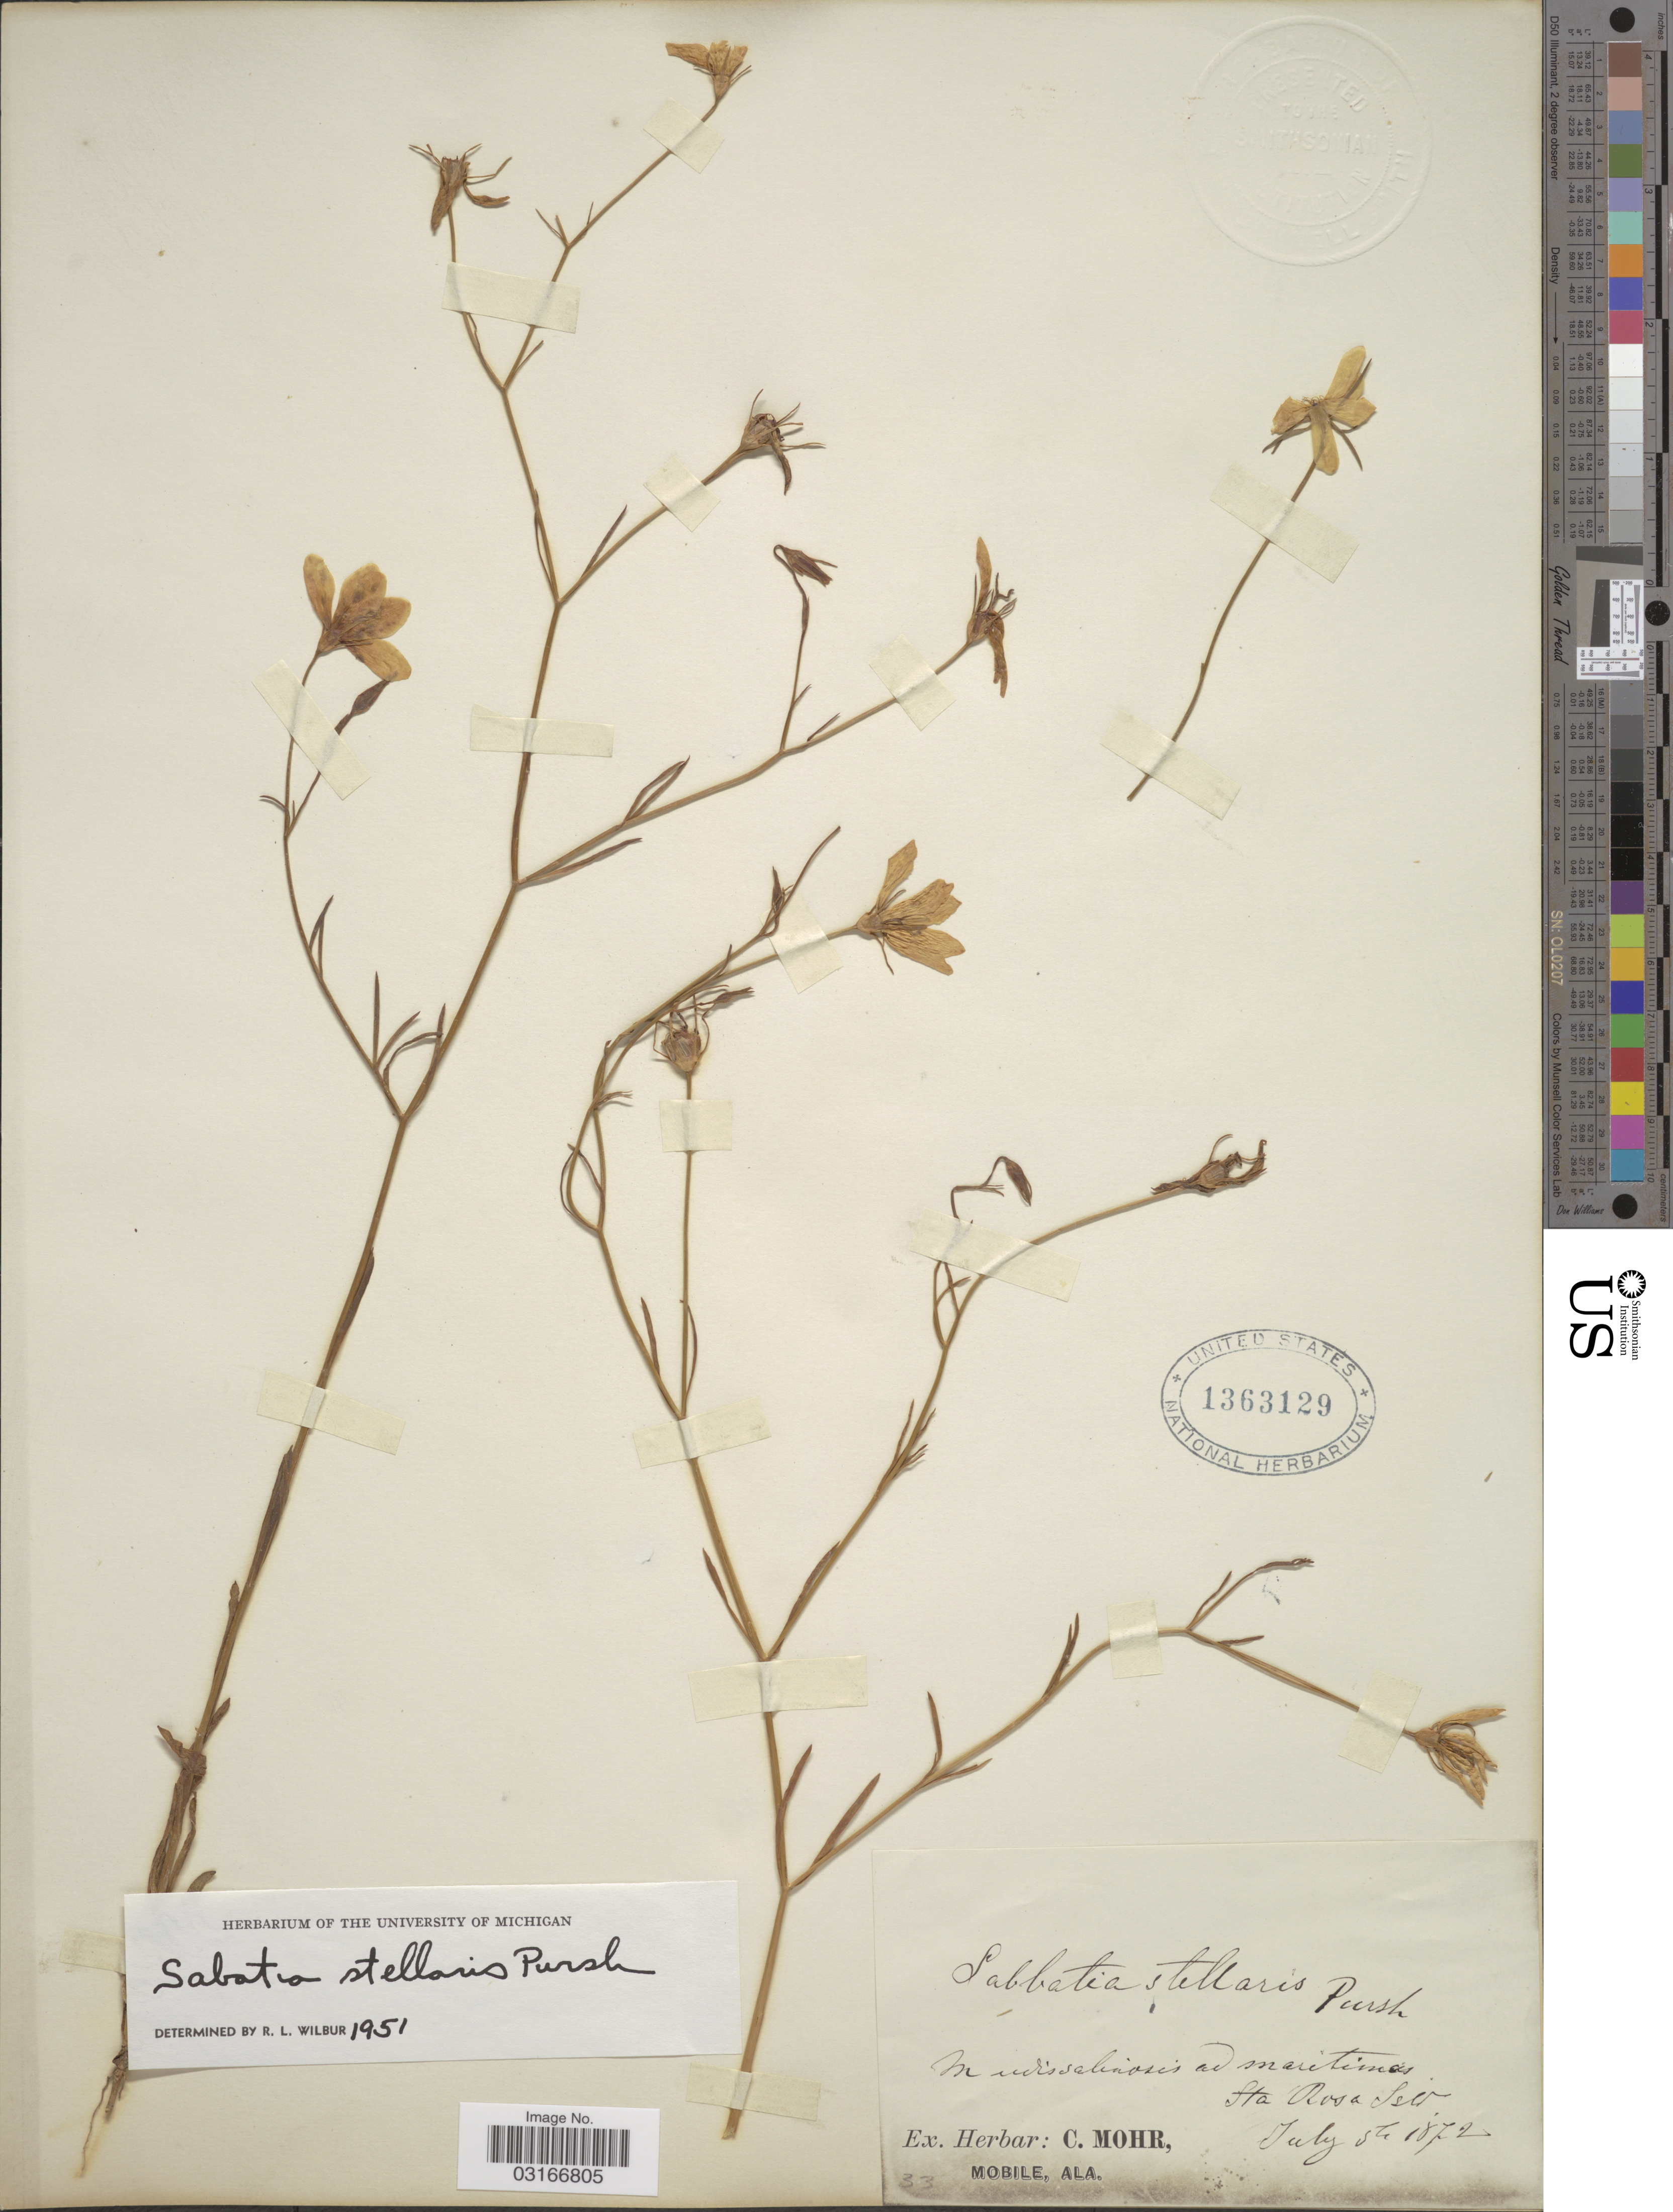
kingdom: Plantae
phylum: Tracheophyta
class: Magnoliopsida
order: Gentianales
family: Gentianaceae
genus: Sabatia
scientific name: Sabatia stellaris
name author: Pursh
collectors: ex herb. C. Mohr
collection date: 1872-07-03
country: United States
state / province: Alabama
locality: Sta. Rosa Isld.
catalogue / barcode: US 1363129